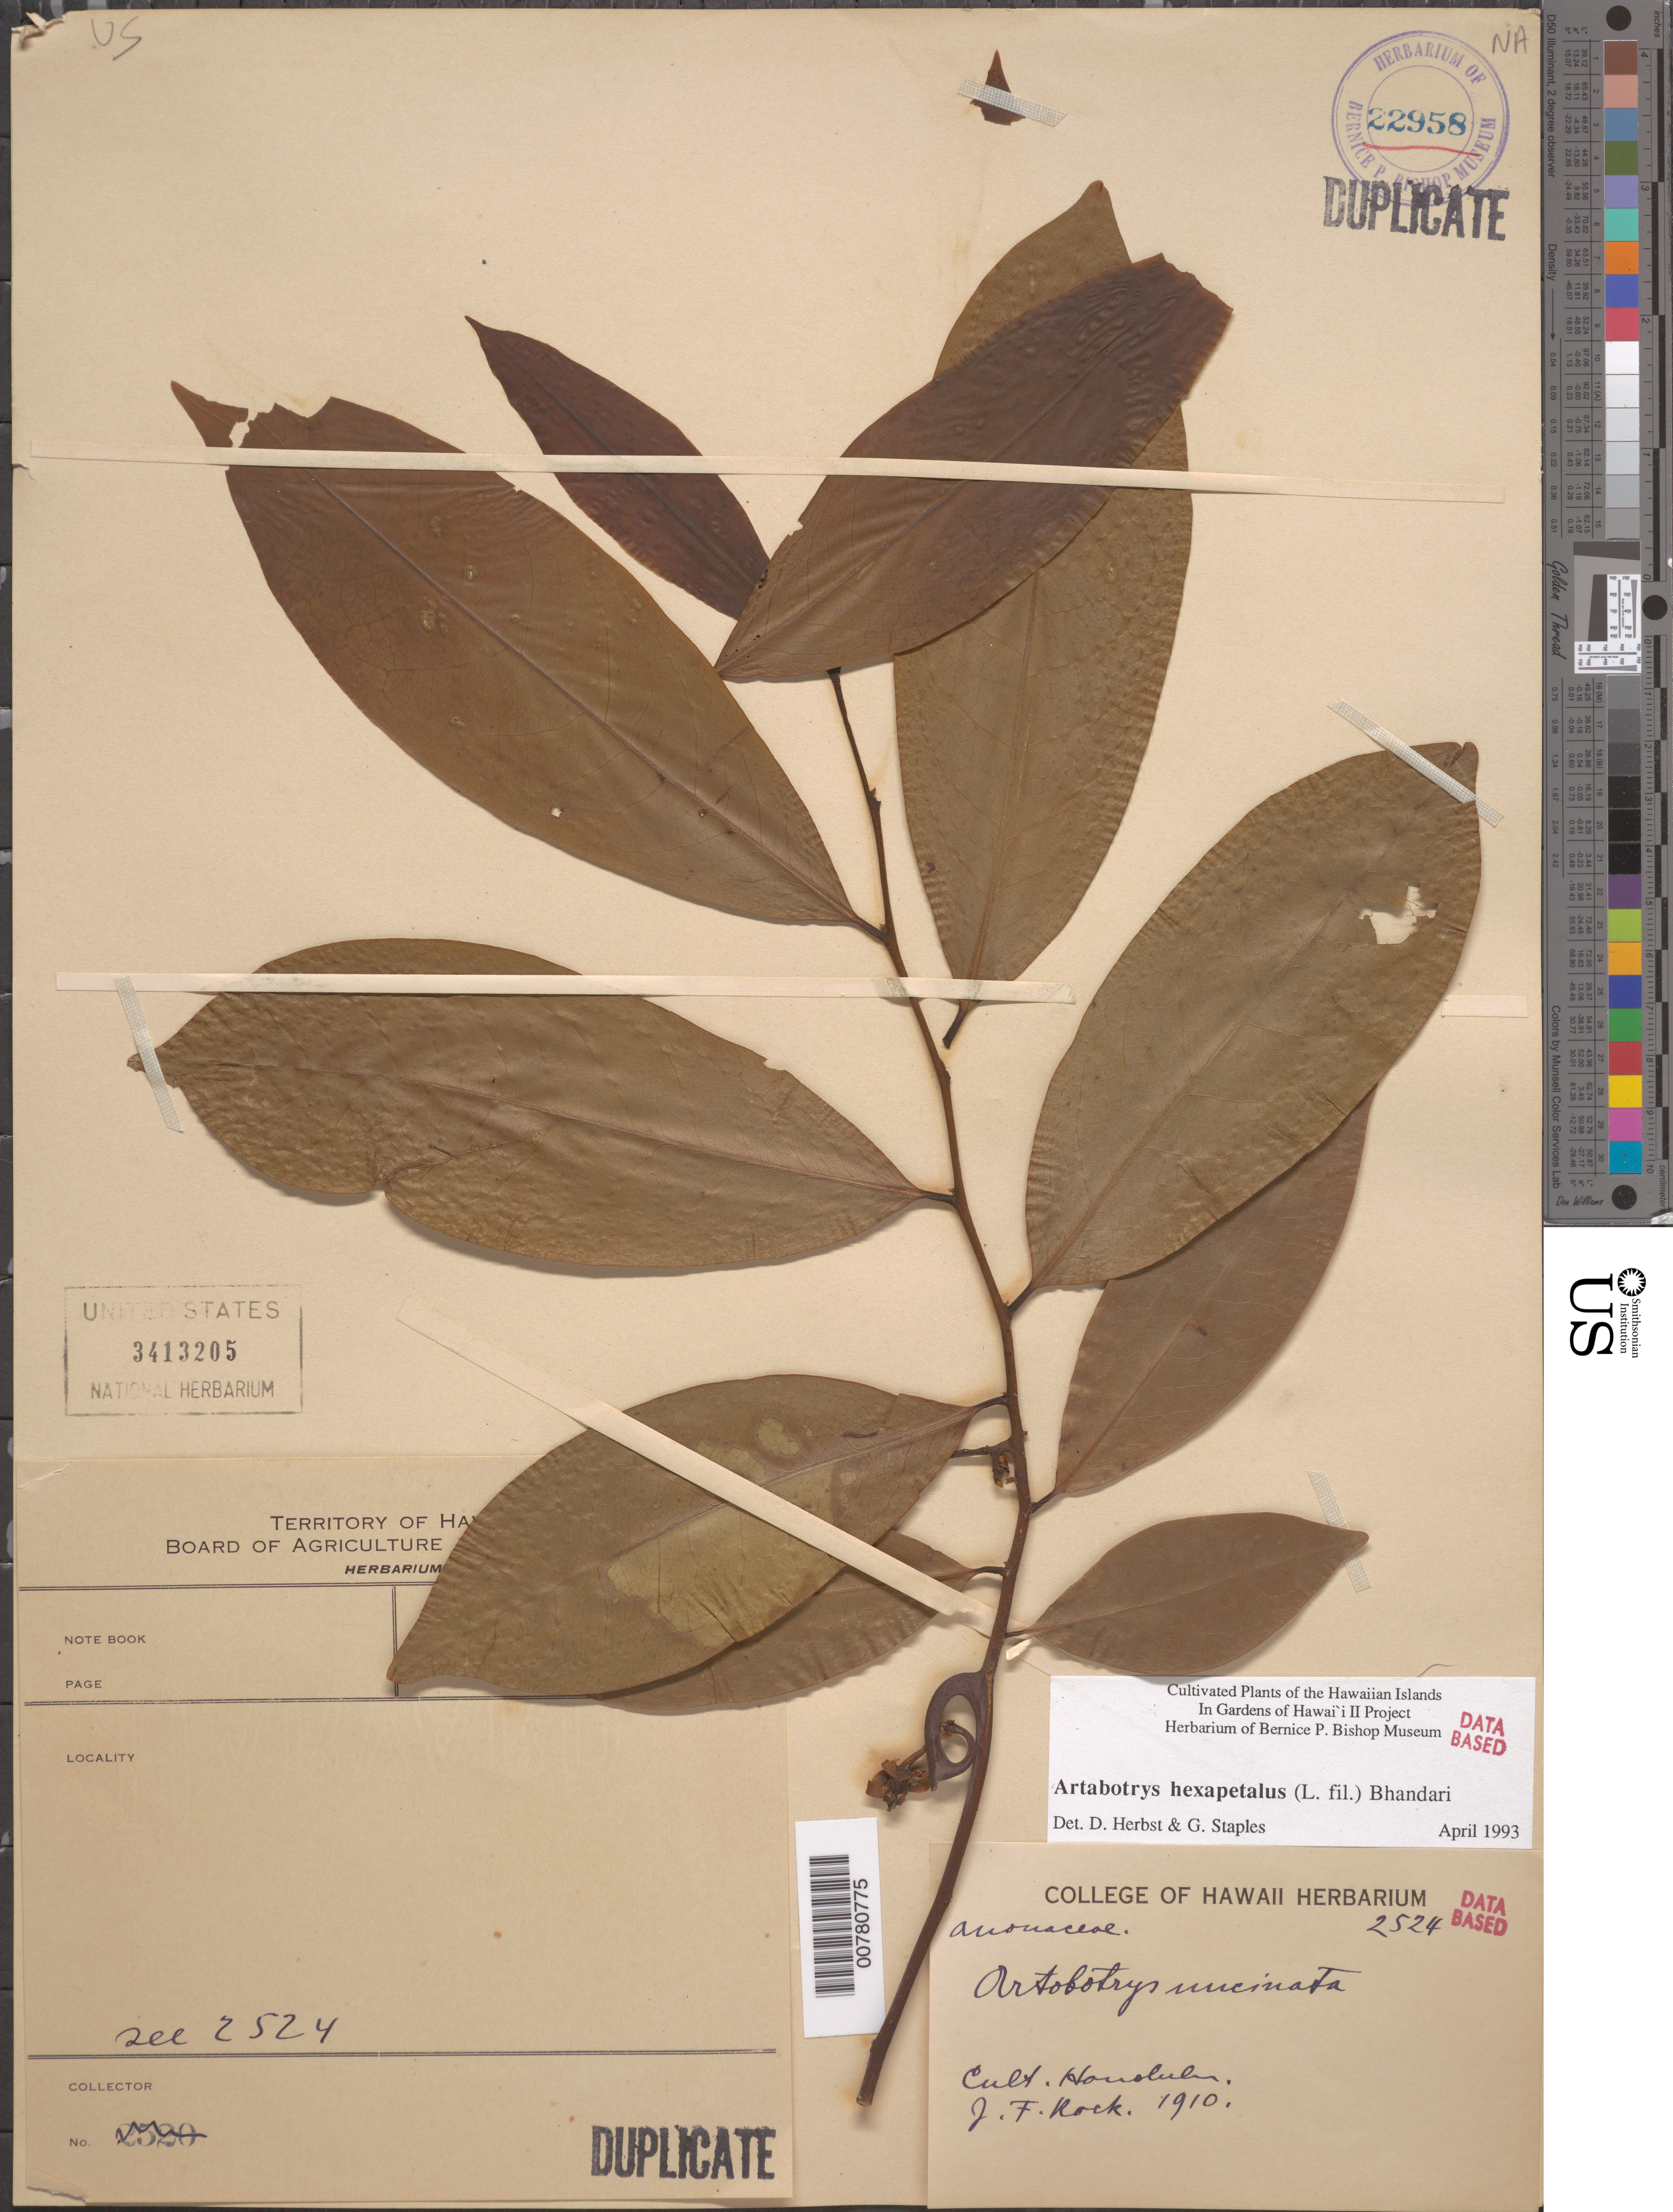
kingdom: Plantae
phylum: Tracheophyta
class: Magnoliopsida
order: Magnoliales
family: Annonaceae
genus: Artabotrys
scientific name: Artabotrys hexapetalus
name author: (L. f.) Bhandari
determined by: Staples, G. W.; Herbst, D. R.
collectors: J. F. Rock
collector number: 2524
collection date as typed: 1910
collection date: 1910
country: United States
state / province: Hawaii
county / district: Honolulu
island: Oahu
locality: Honolulu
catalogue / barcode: US 3413205